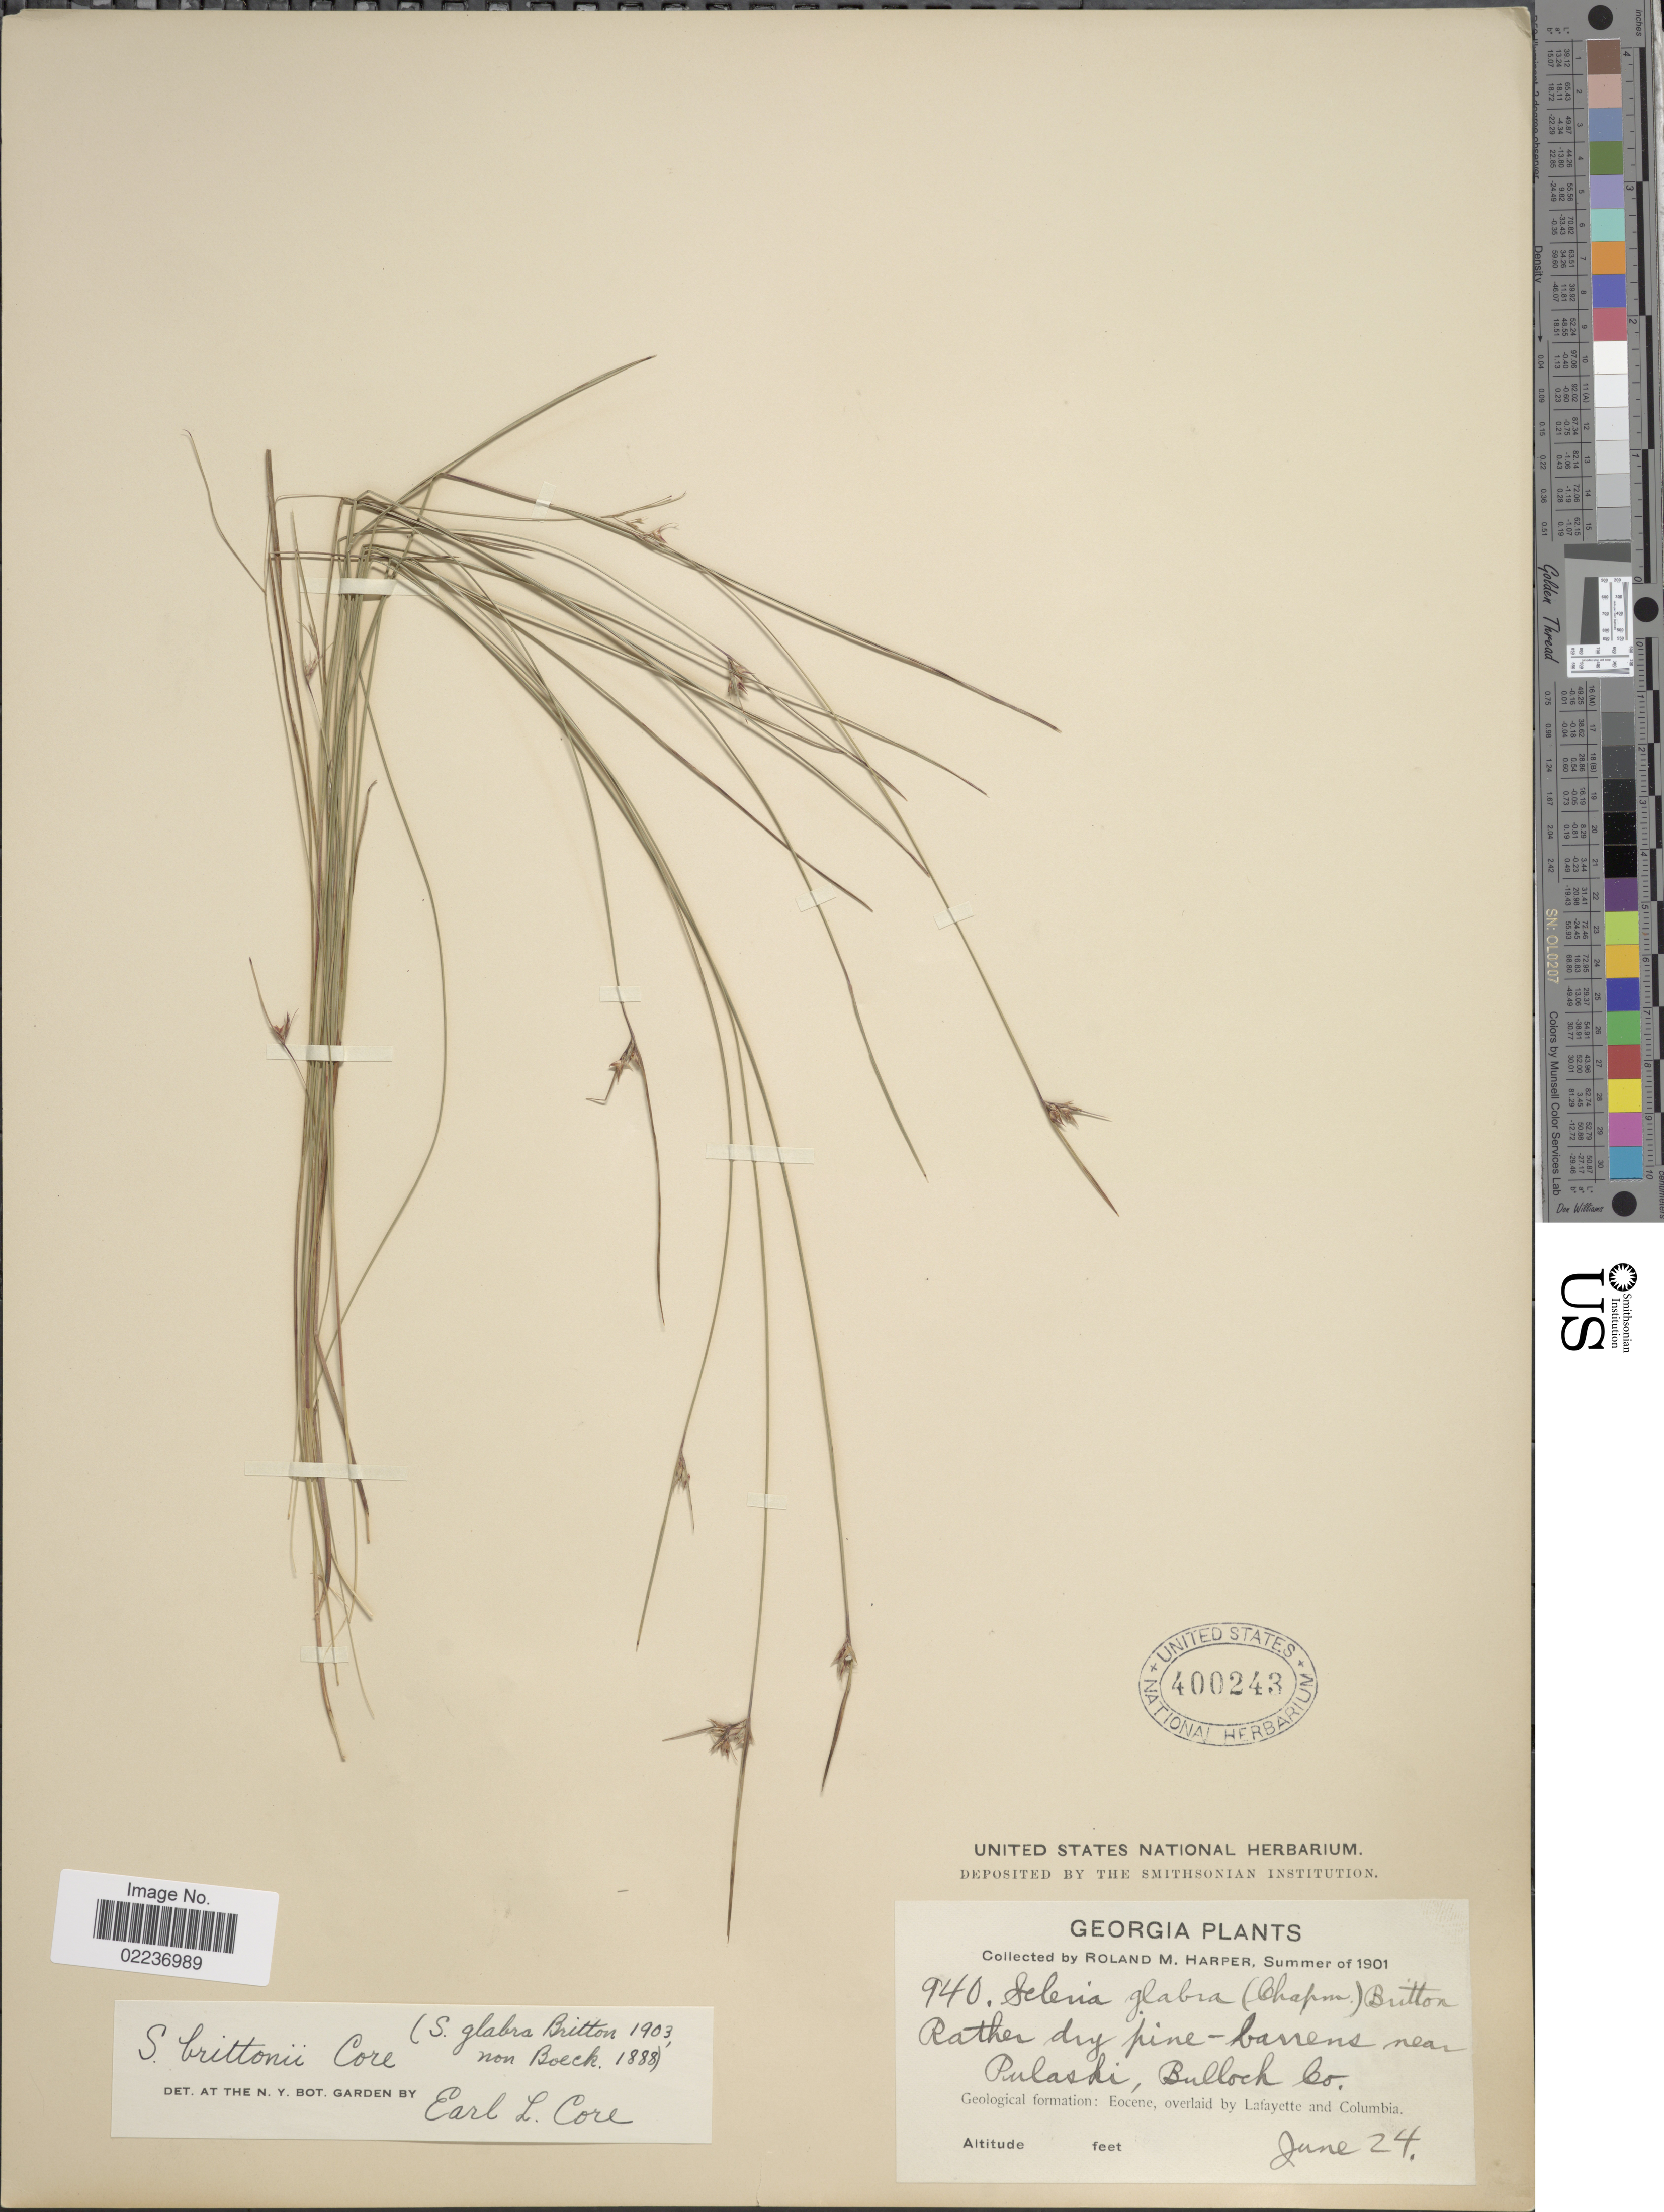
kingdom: Plantae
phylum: Tracheophyta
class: Liliopsida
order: Poales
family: Cyperaceae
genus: Scleria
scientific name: Scleria brittonii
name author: Core ex Small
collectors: R. M. Harper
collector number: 940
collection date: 1901-06-24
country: United States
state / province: Georgia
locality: Rather dry pine-barens near Pulaski, Bullock Co., Econe, overlaid by Lafayette and Columbia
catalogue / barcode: US 400243